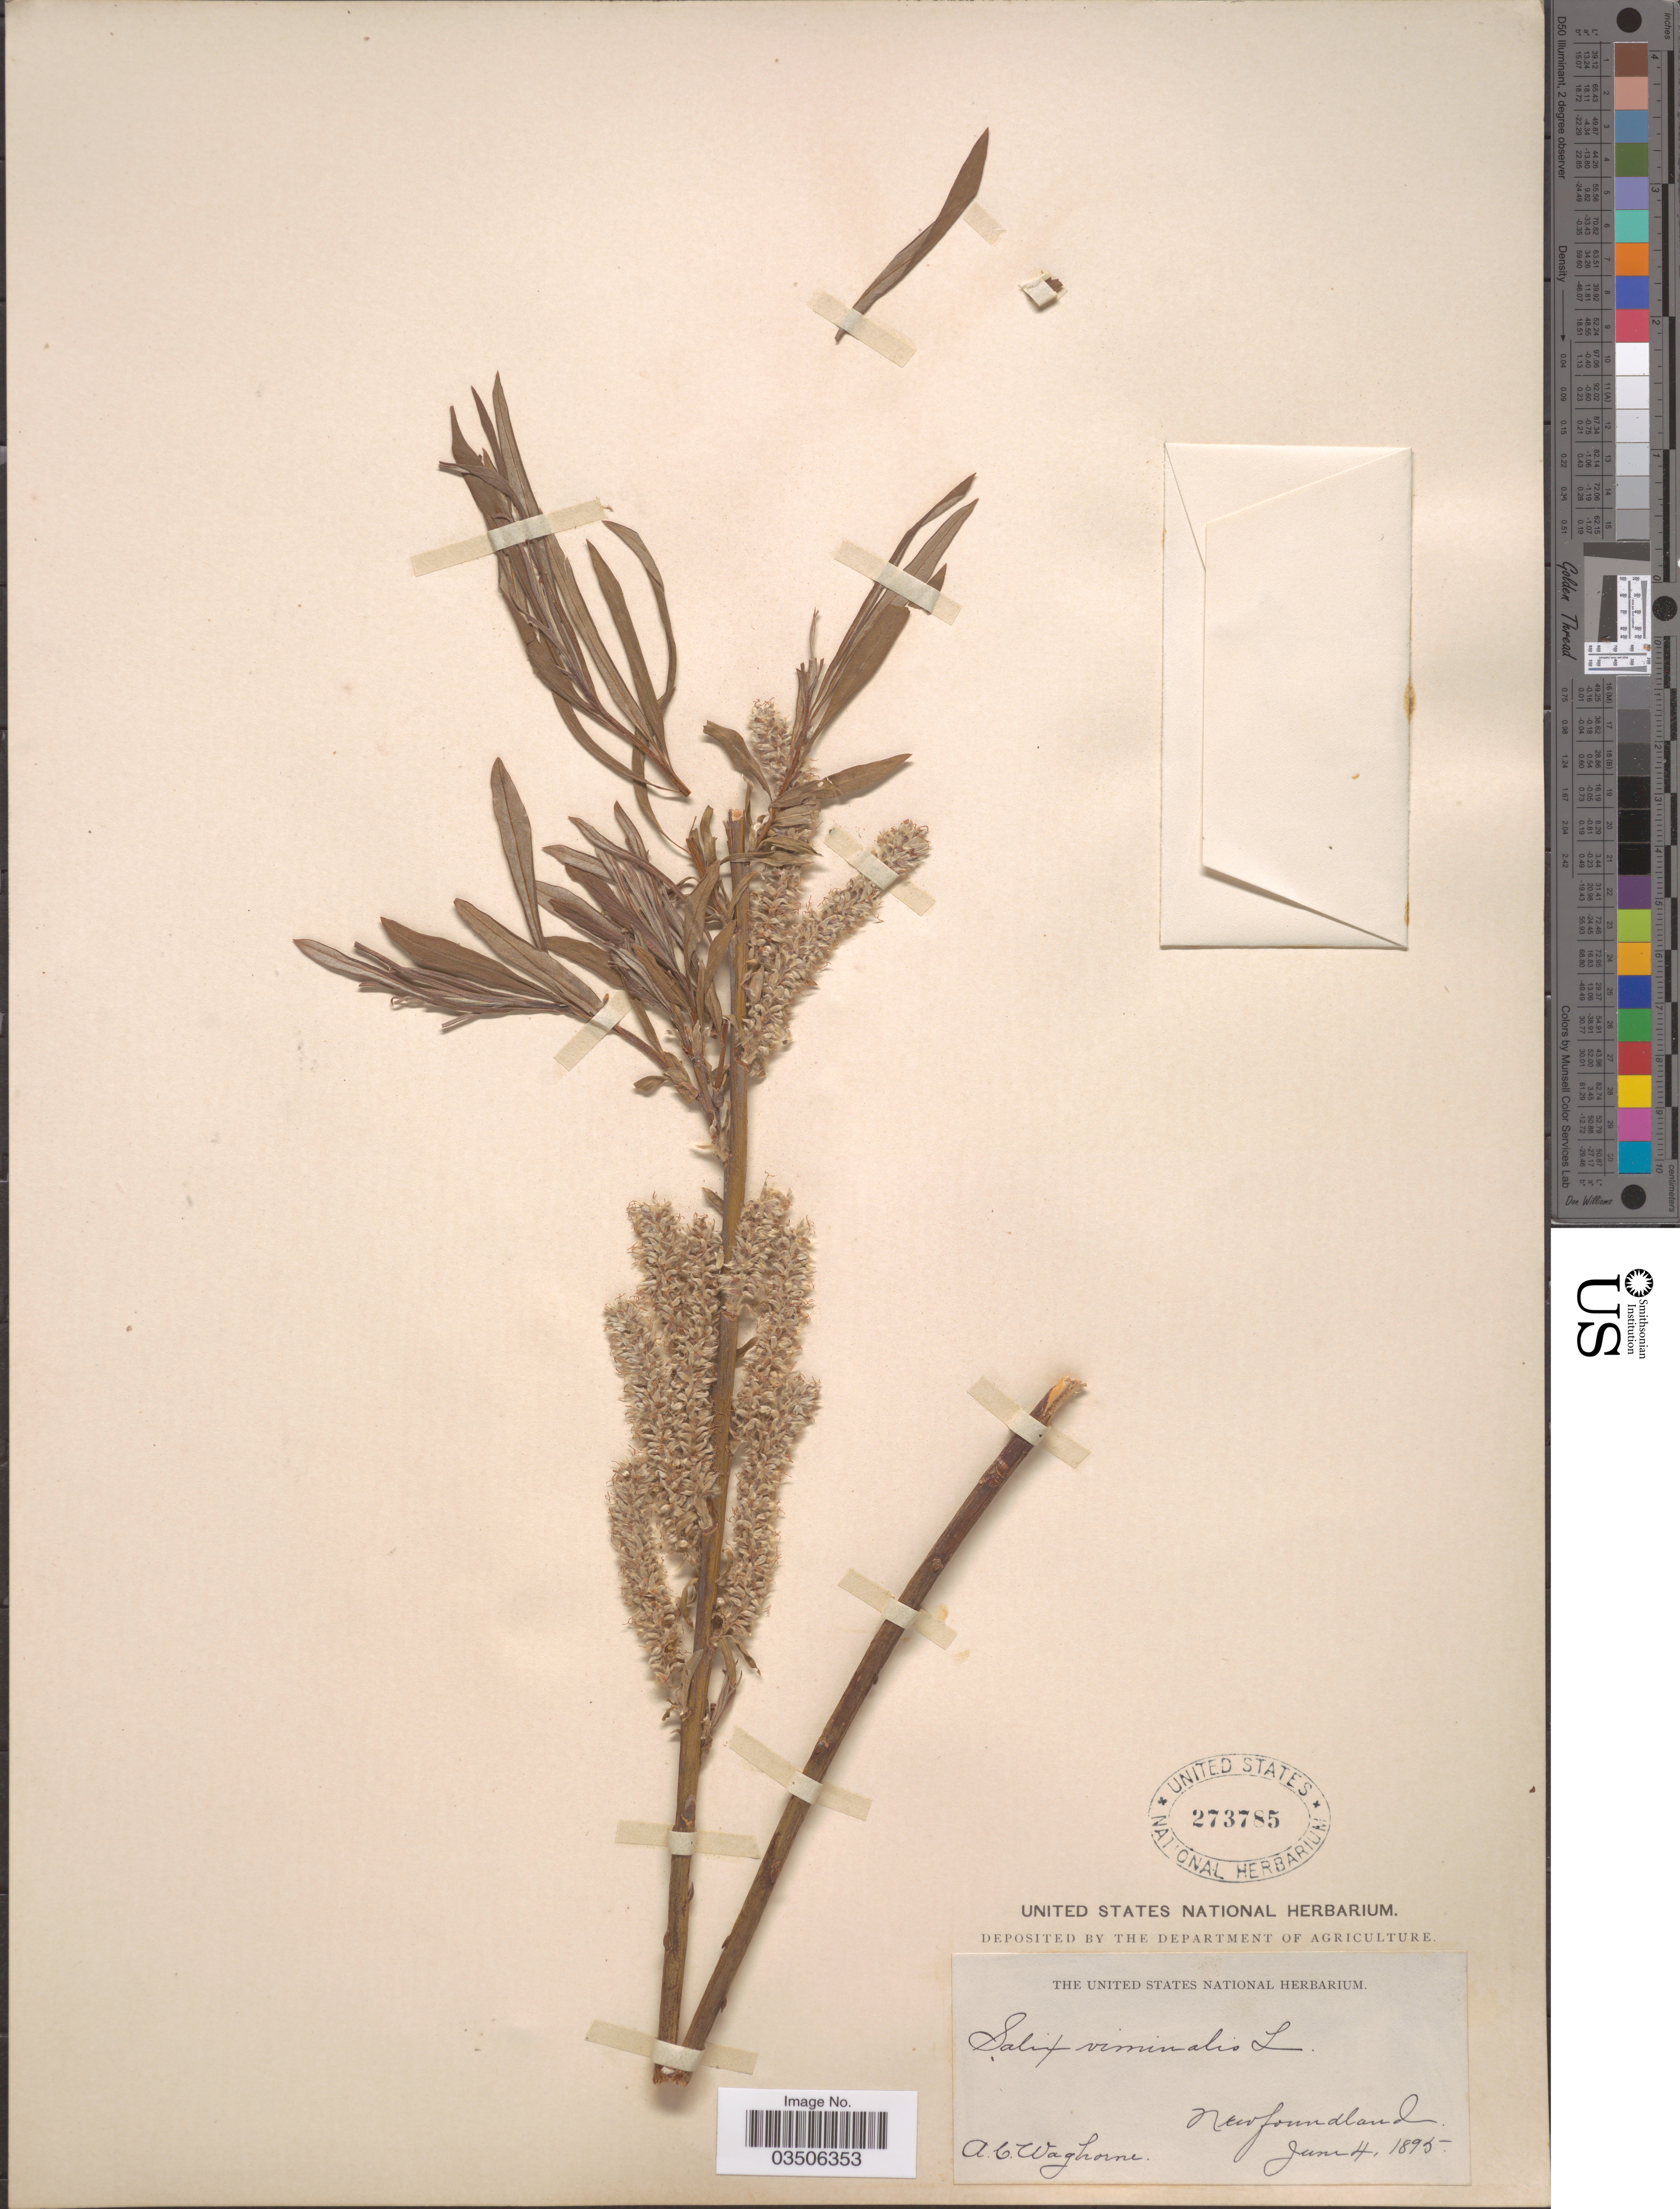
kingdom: Plantae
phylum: Tracheophyta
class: Magnoliopsida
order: Malpighiales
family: Salicaceae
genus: Salix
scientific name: Salix viminalis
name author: L.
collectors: A. Waghorne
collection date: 1895-06-04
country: Canada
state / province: Newfoundland and Labrador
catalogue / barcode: US 273785